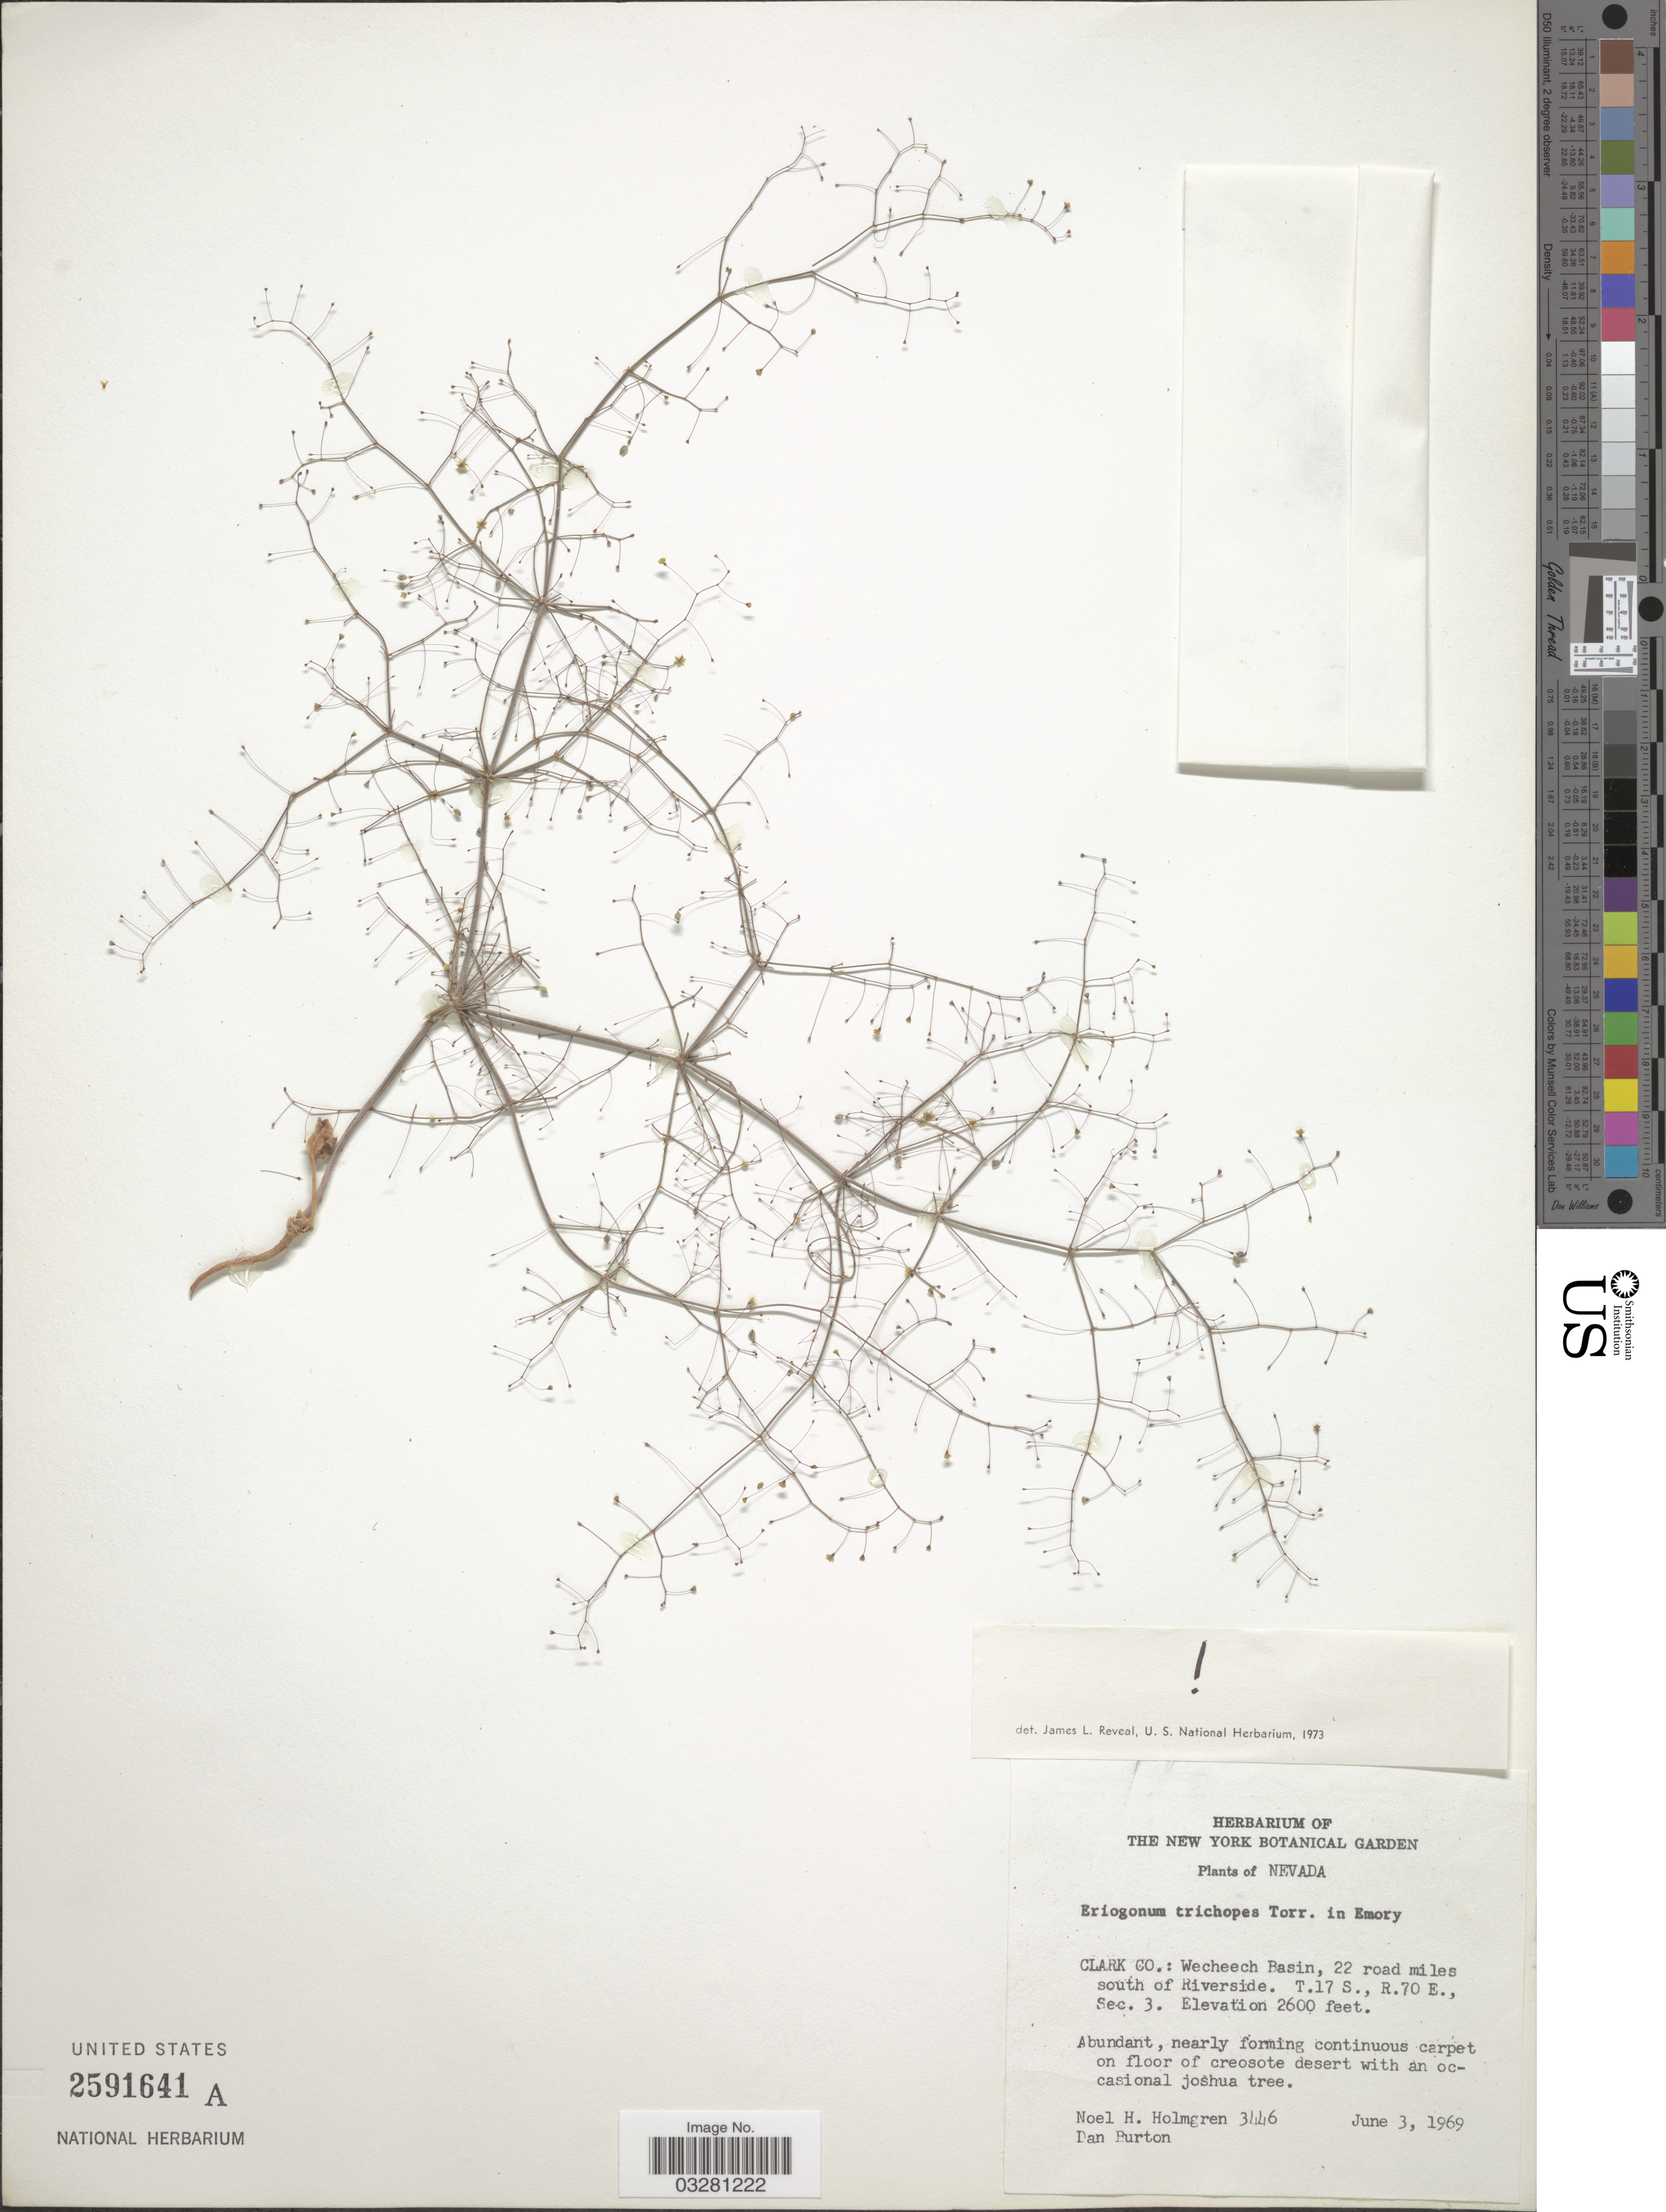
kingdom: Plantae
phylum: Tracheophyta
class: Magnoliopsida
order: Caryophyllales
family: Polygonaceae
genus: Eriogonum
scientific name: Eriogonum trichopes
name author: Torr.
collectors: N. H. Holmgren & D. Burton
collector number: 3446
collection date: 1969-06-03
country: United States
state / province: Nevada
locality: Clark Co.: Wecheech Basin, 22 road miles south of Riverside. T.17S., R.70E., Sec.3.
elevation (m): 792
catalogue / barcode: US 2591641A